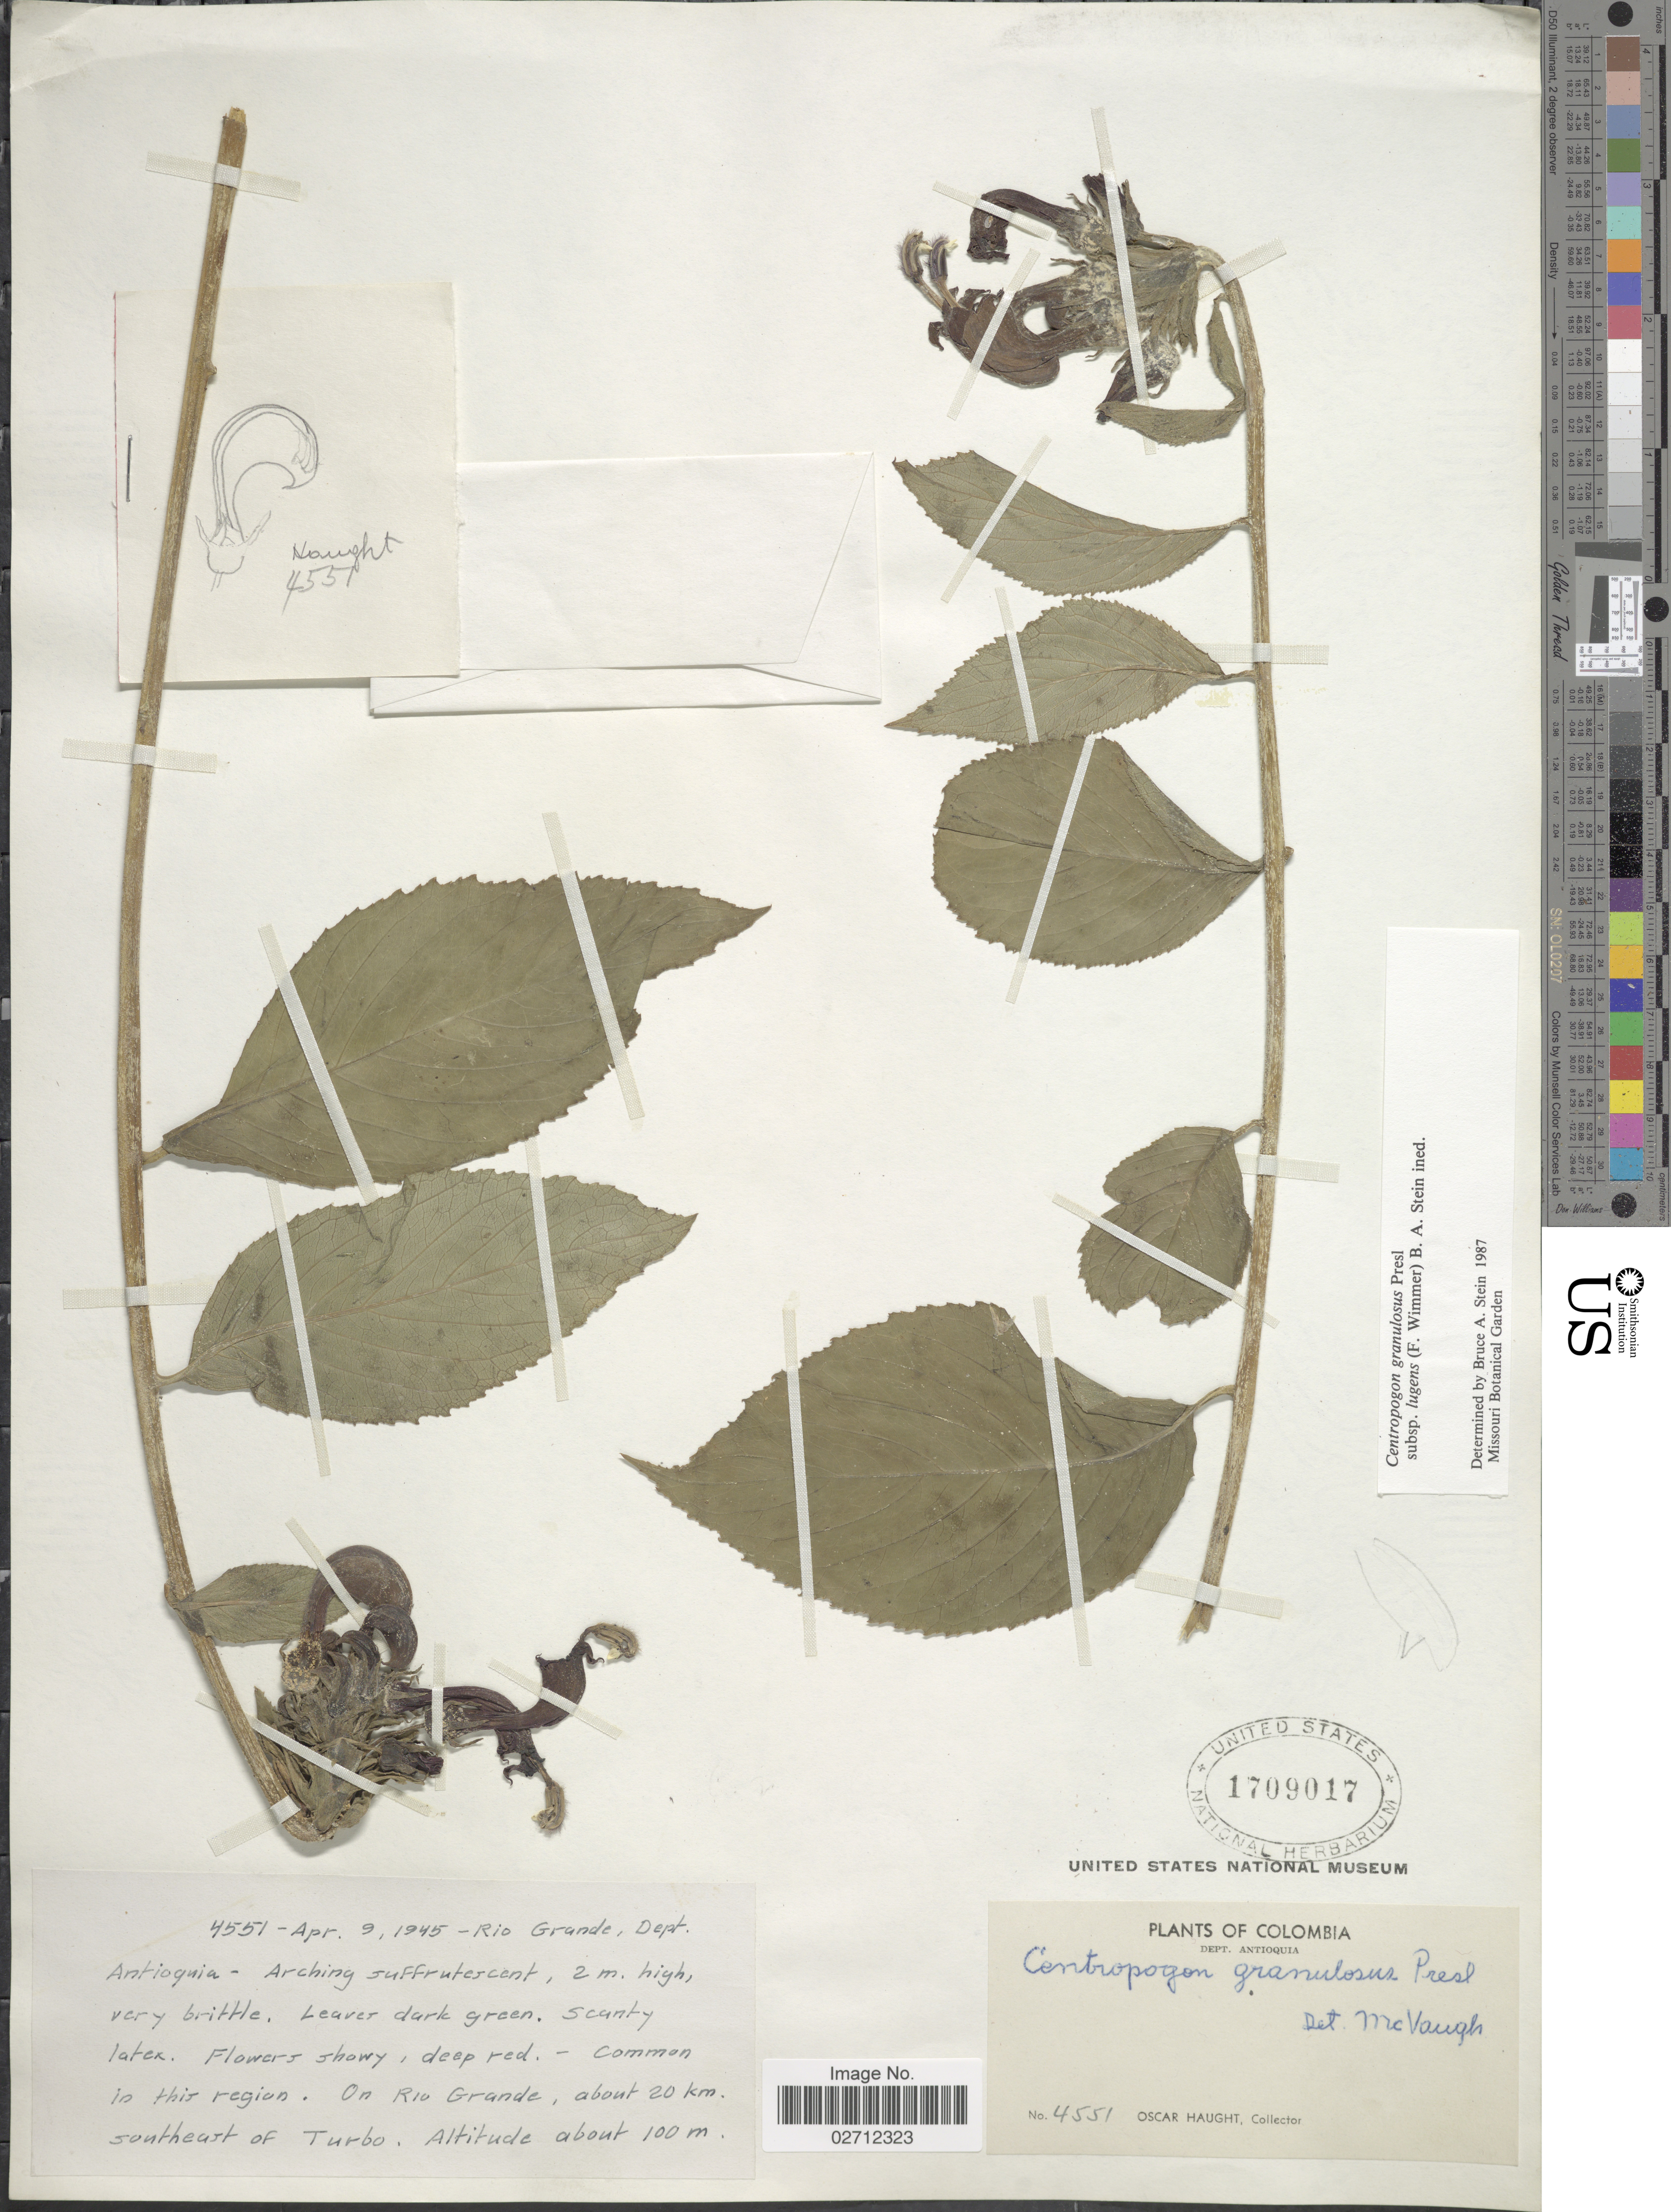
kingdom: Plantae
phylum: Tracheophyta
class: Magnoliopsida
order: Asterales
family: Campanulaceae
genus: Centropogon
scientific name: Centropogon granulosus subsp. lugens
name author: B.A. Stein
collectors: O. Haught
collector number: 4551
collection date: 1945-04-09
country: Colombia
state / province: Antioquia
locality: Dept. Antioquia, Rio Grande. On Rio Grande, about 20 km southeast of Turbo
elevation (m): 100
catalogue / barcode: US 1709017